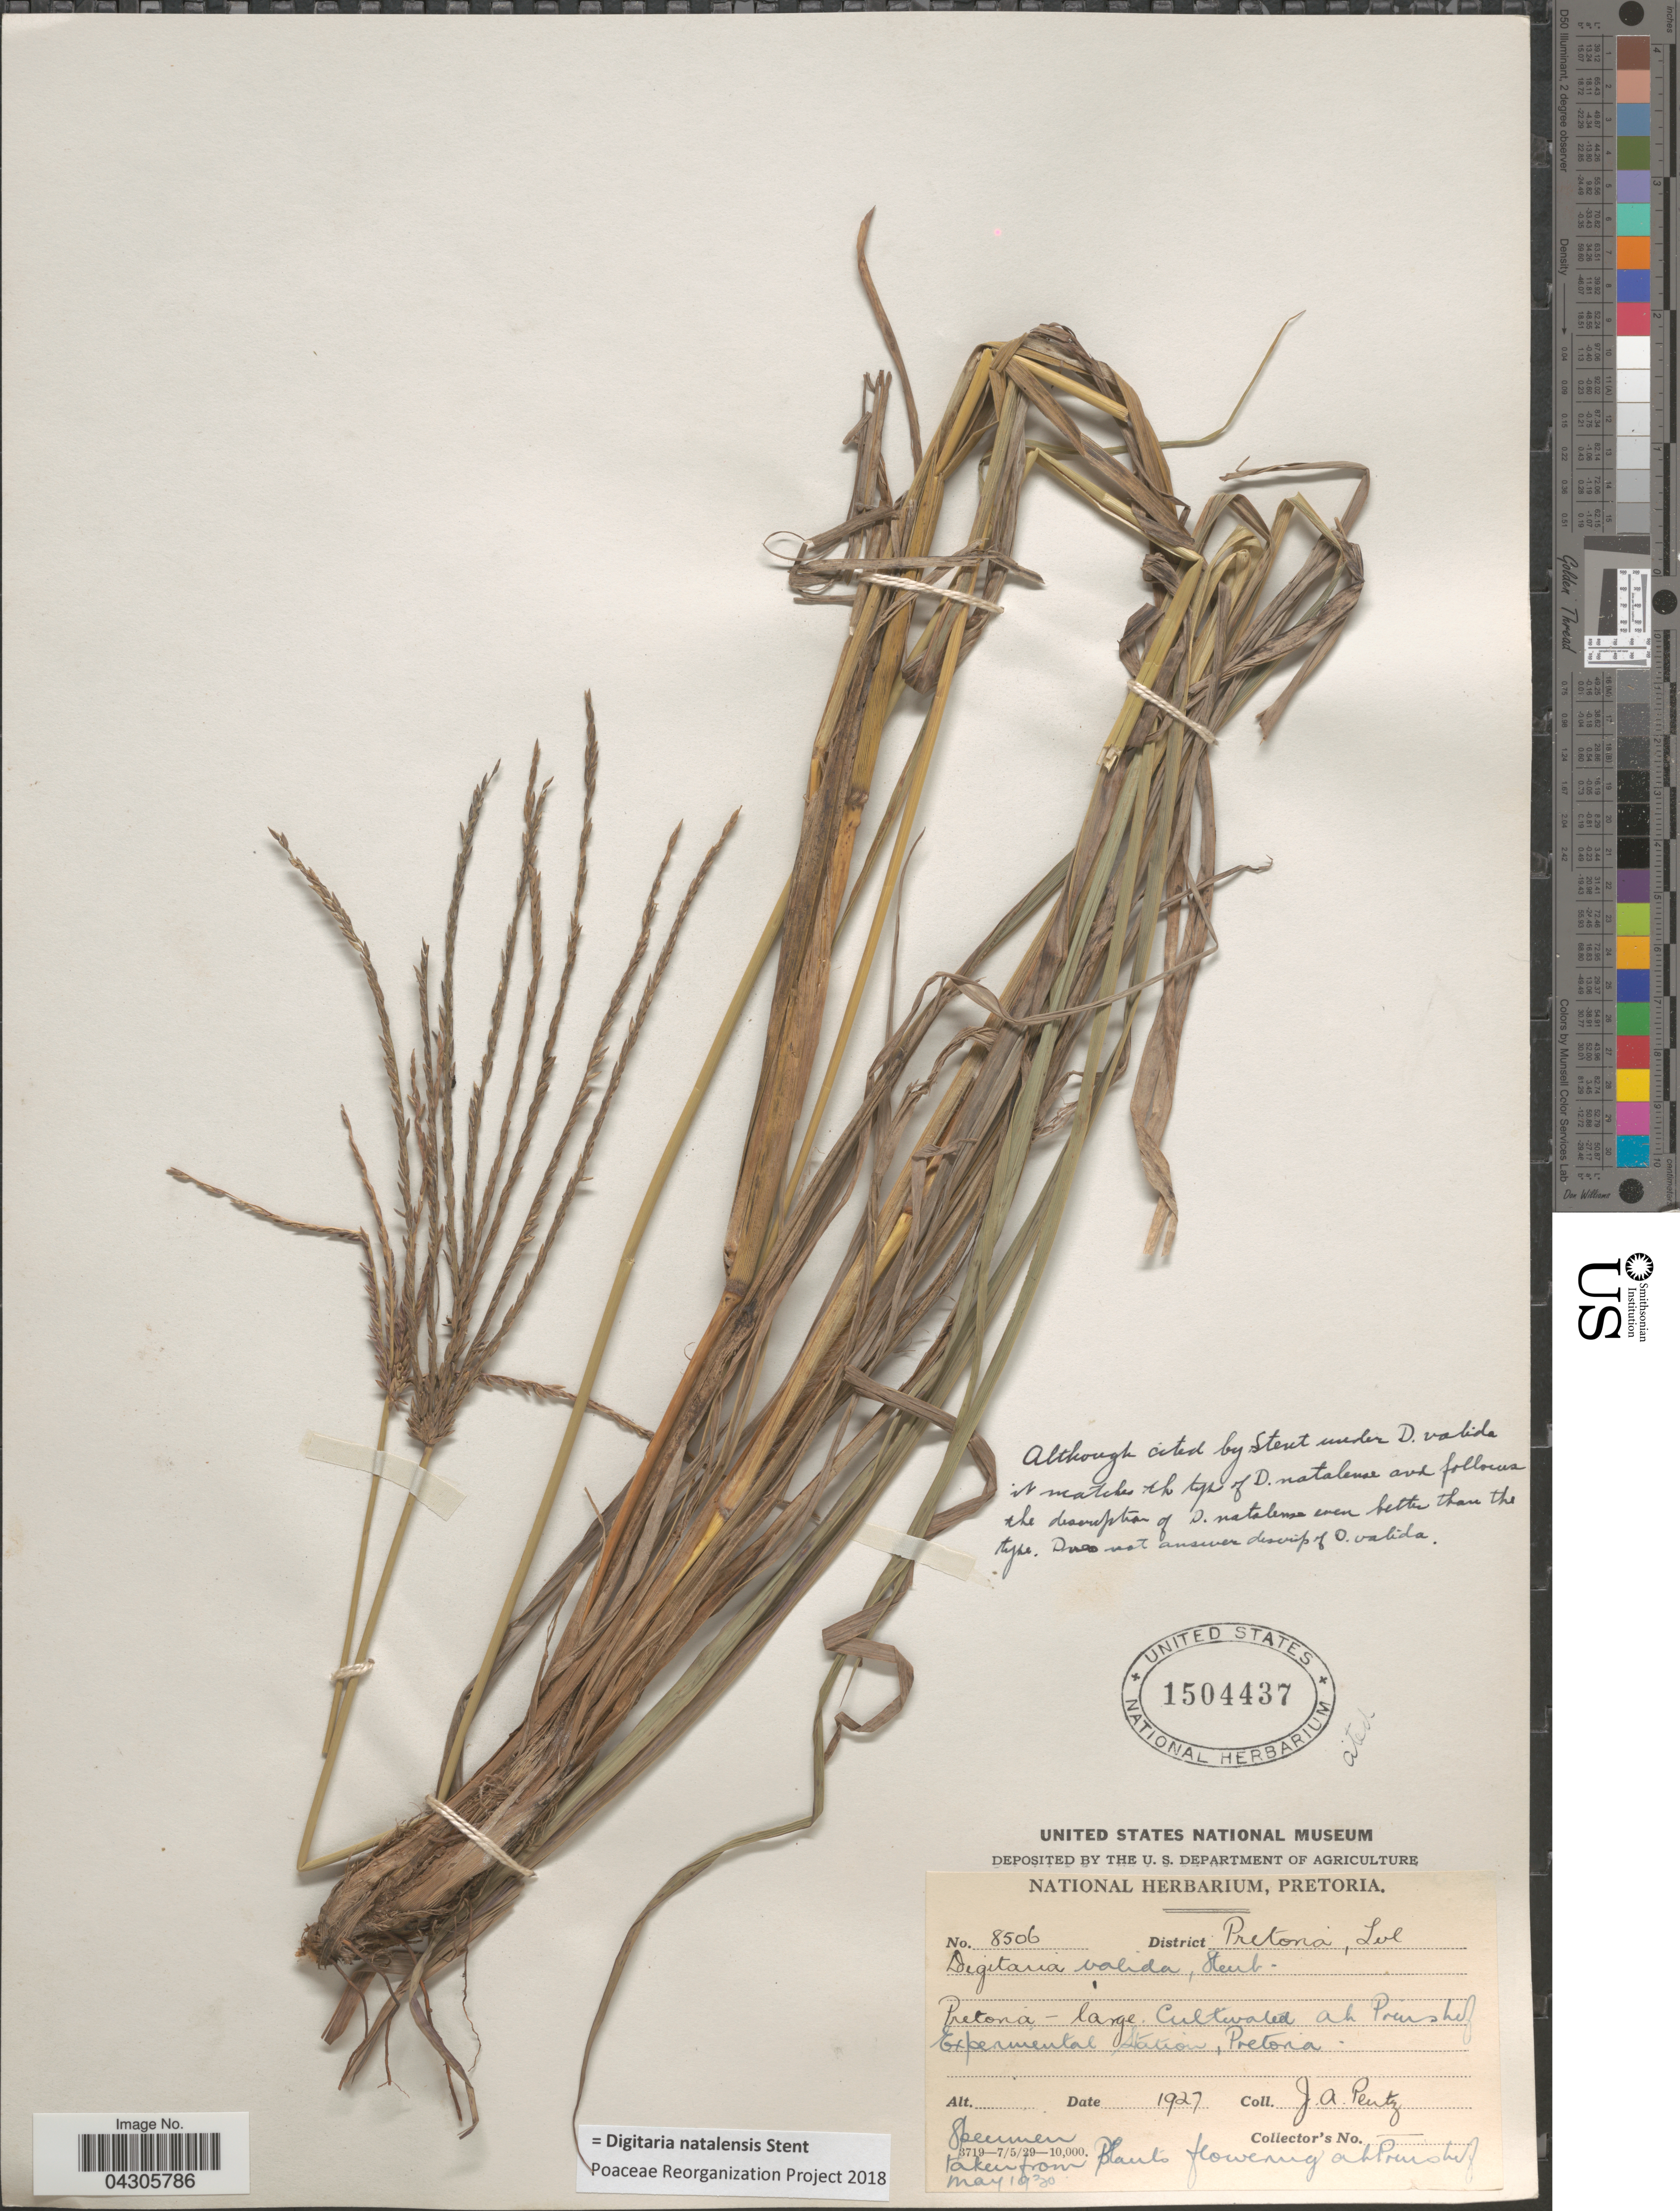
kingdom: Plantae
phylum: Tracheophyta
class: Liliopsida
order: Poales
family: Poaceae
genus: Digitaria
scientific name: Digitaria natalensis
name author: Stent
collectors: J. Pentz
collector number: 8506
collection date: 1927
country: South Africa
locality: Cultivated at Prinshof Experimental Station, Pretoria.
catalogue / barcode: US 1504437